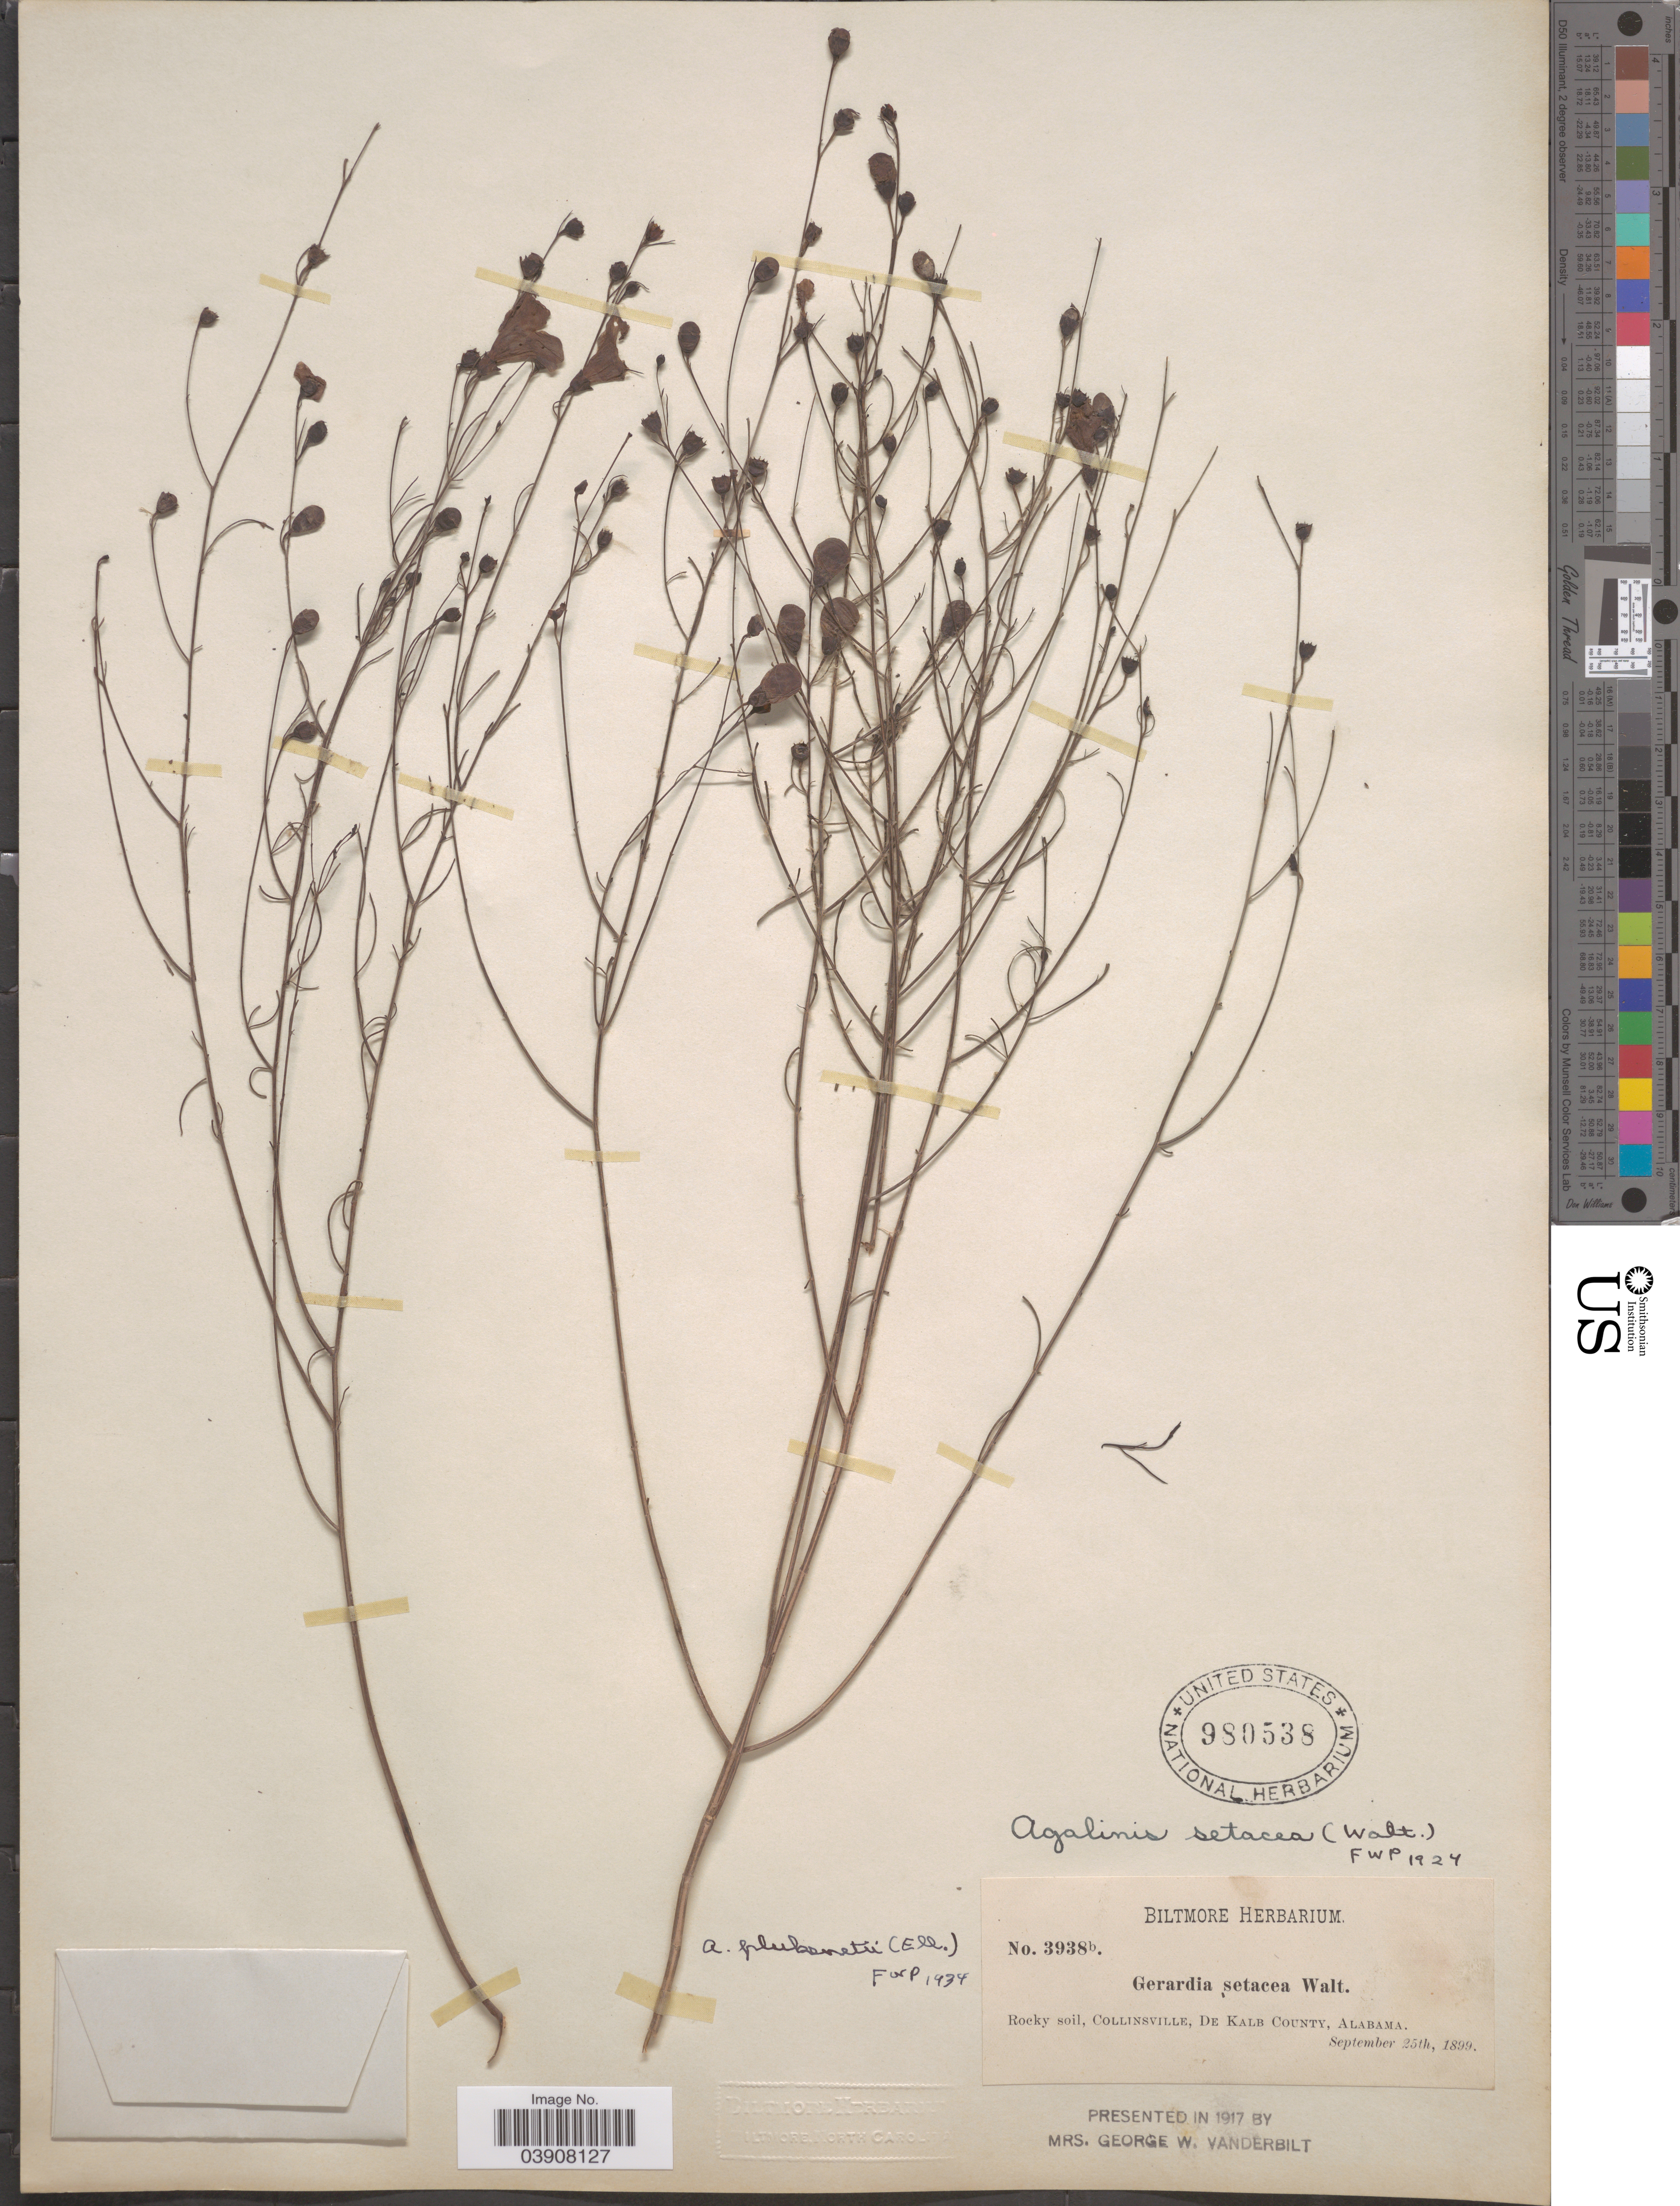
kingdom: Plantae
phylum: Tracheophyta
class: Magnoliopsida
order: Lamiales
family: Orobanchaceae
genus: Agalinis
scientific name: Agalinis plukenetii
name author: (Elliott) Raf.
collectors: ex herb. Biltmore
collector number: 3938b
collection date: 1899-09-25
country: United States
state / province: Alabama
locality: Rocky soil, Collinsville, De Kalb County.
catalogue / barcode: US 980538